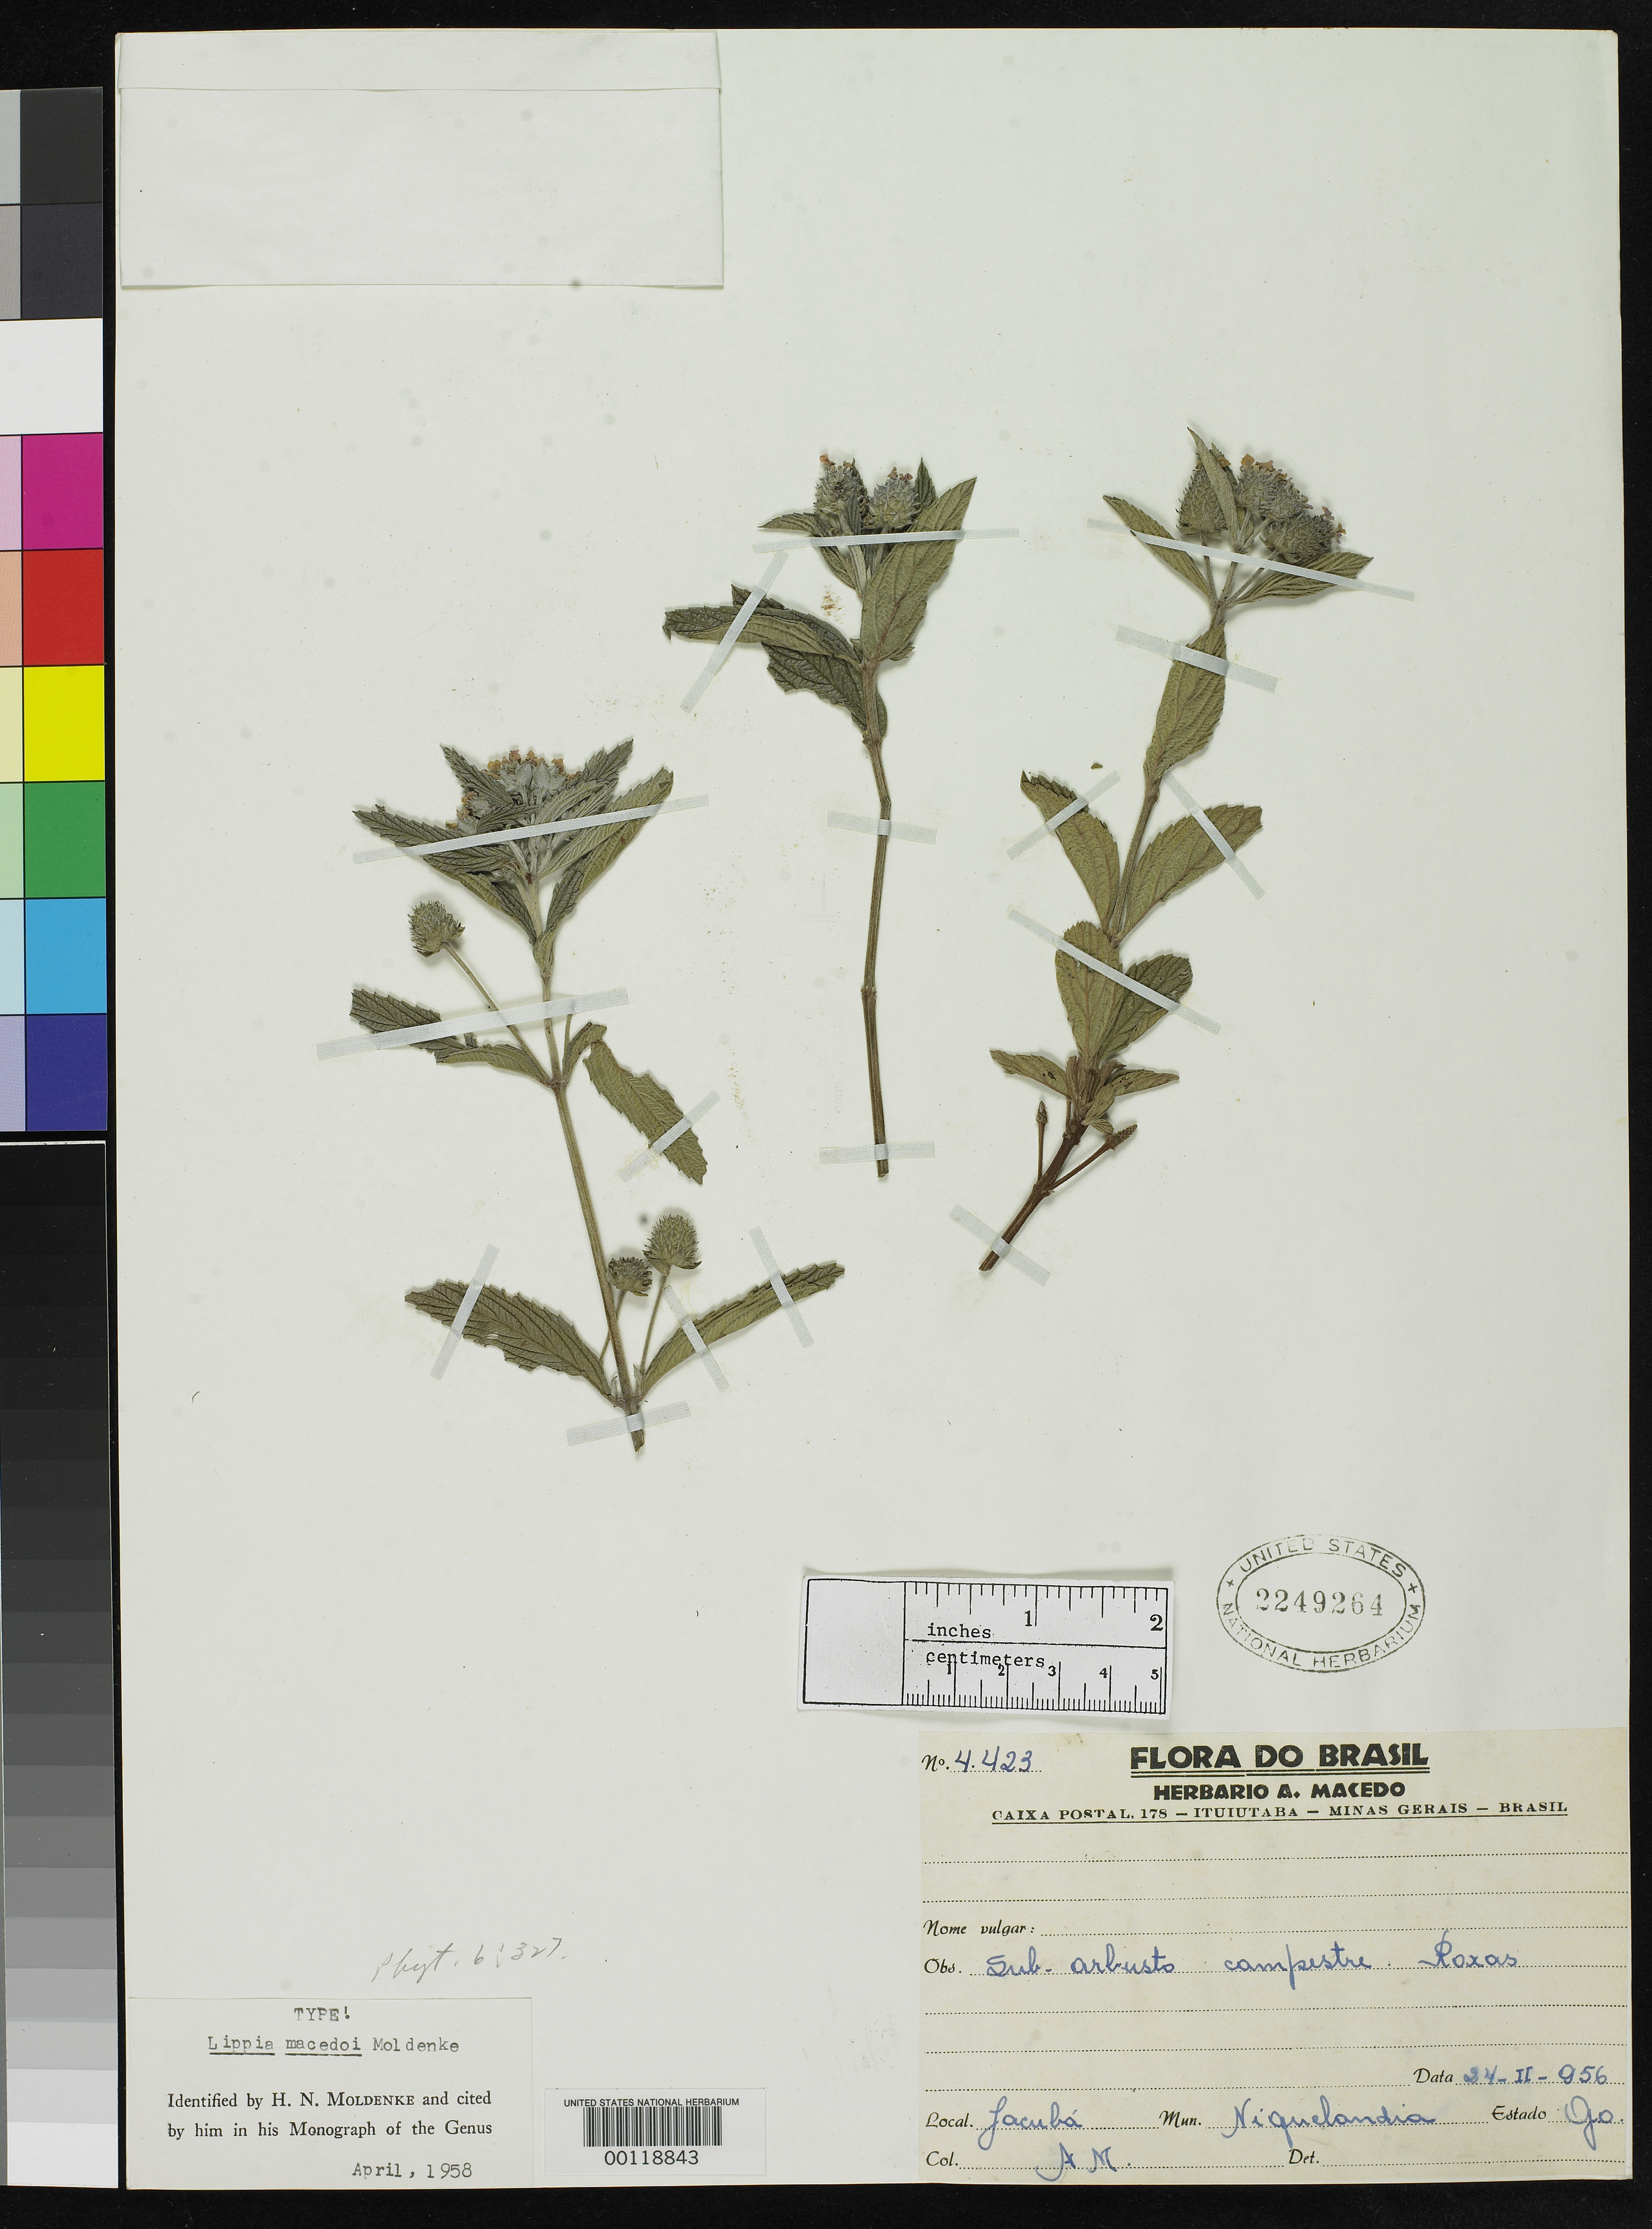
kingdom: Plantae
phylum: Tracheophyta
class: Magnoliopsida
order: Lamiales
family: Verbenaceae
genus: Lippia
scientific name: Lippia macedoi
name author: Moldenke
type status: Holotype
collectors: A. Macedo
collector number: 4423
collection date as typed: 24 Feb 1956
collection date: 1956-02-24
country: Brazil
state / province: Goiás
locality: Niquelandia, Jacuba.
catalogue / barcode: US 2249264